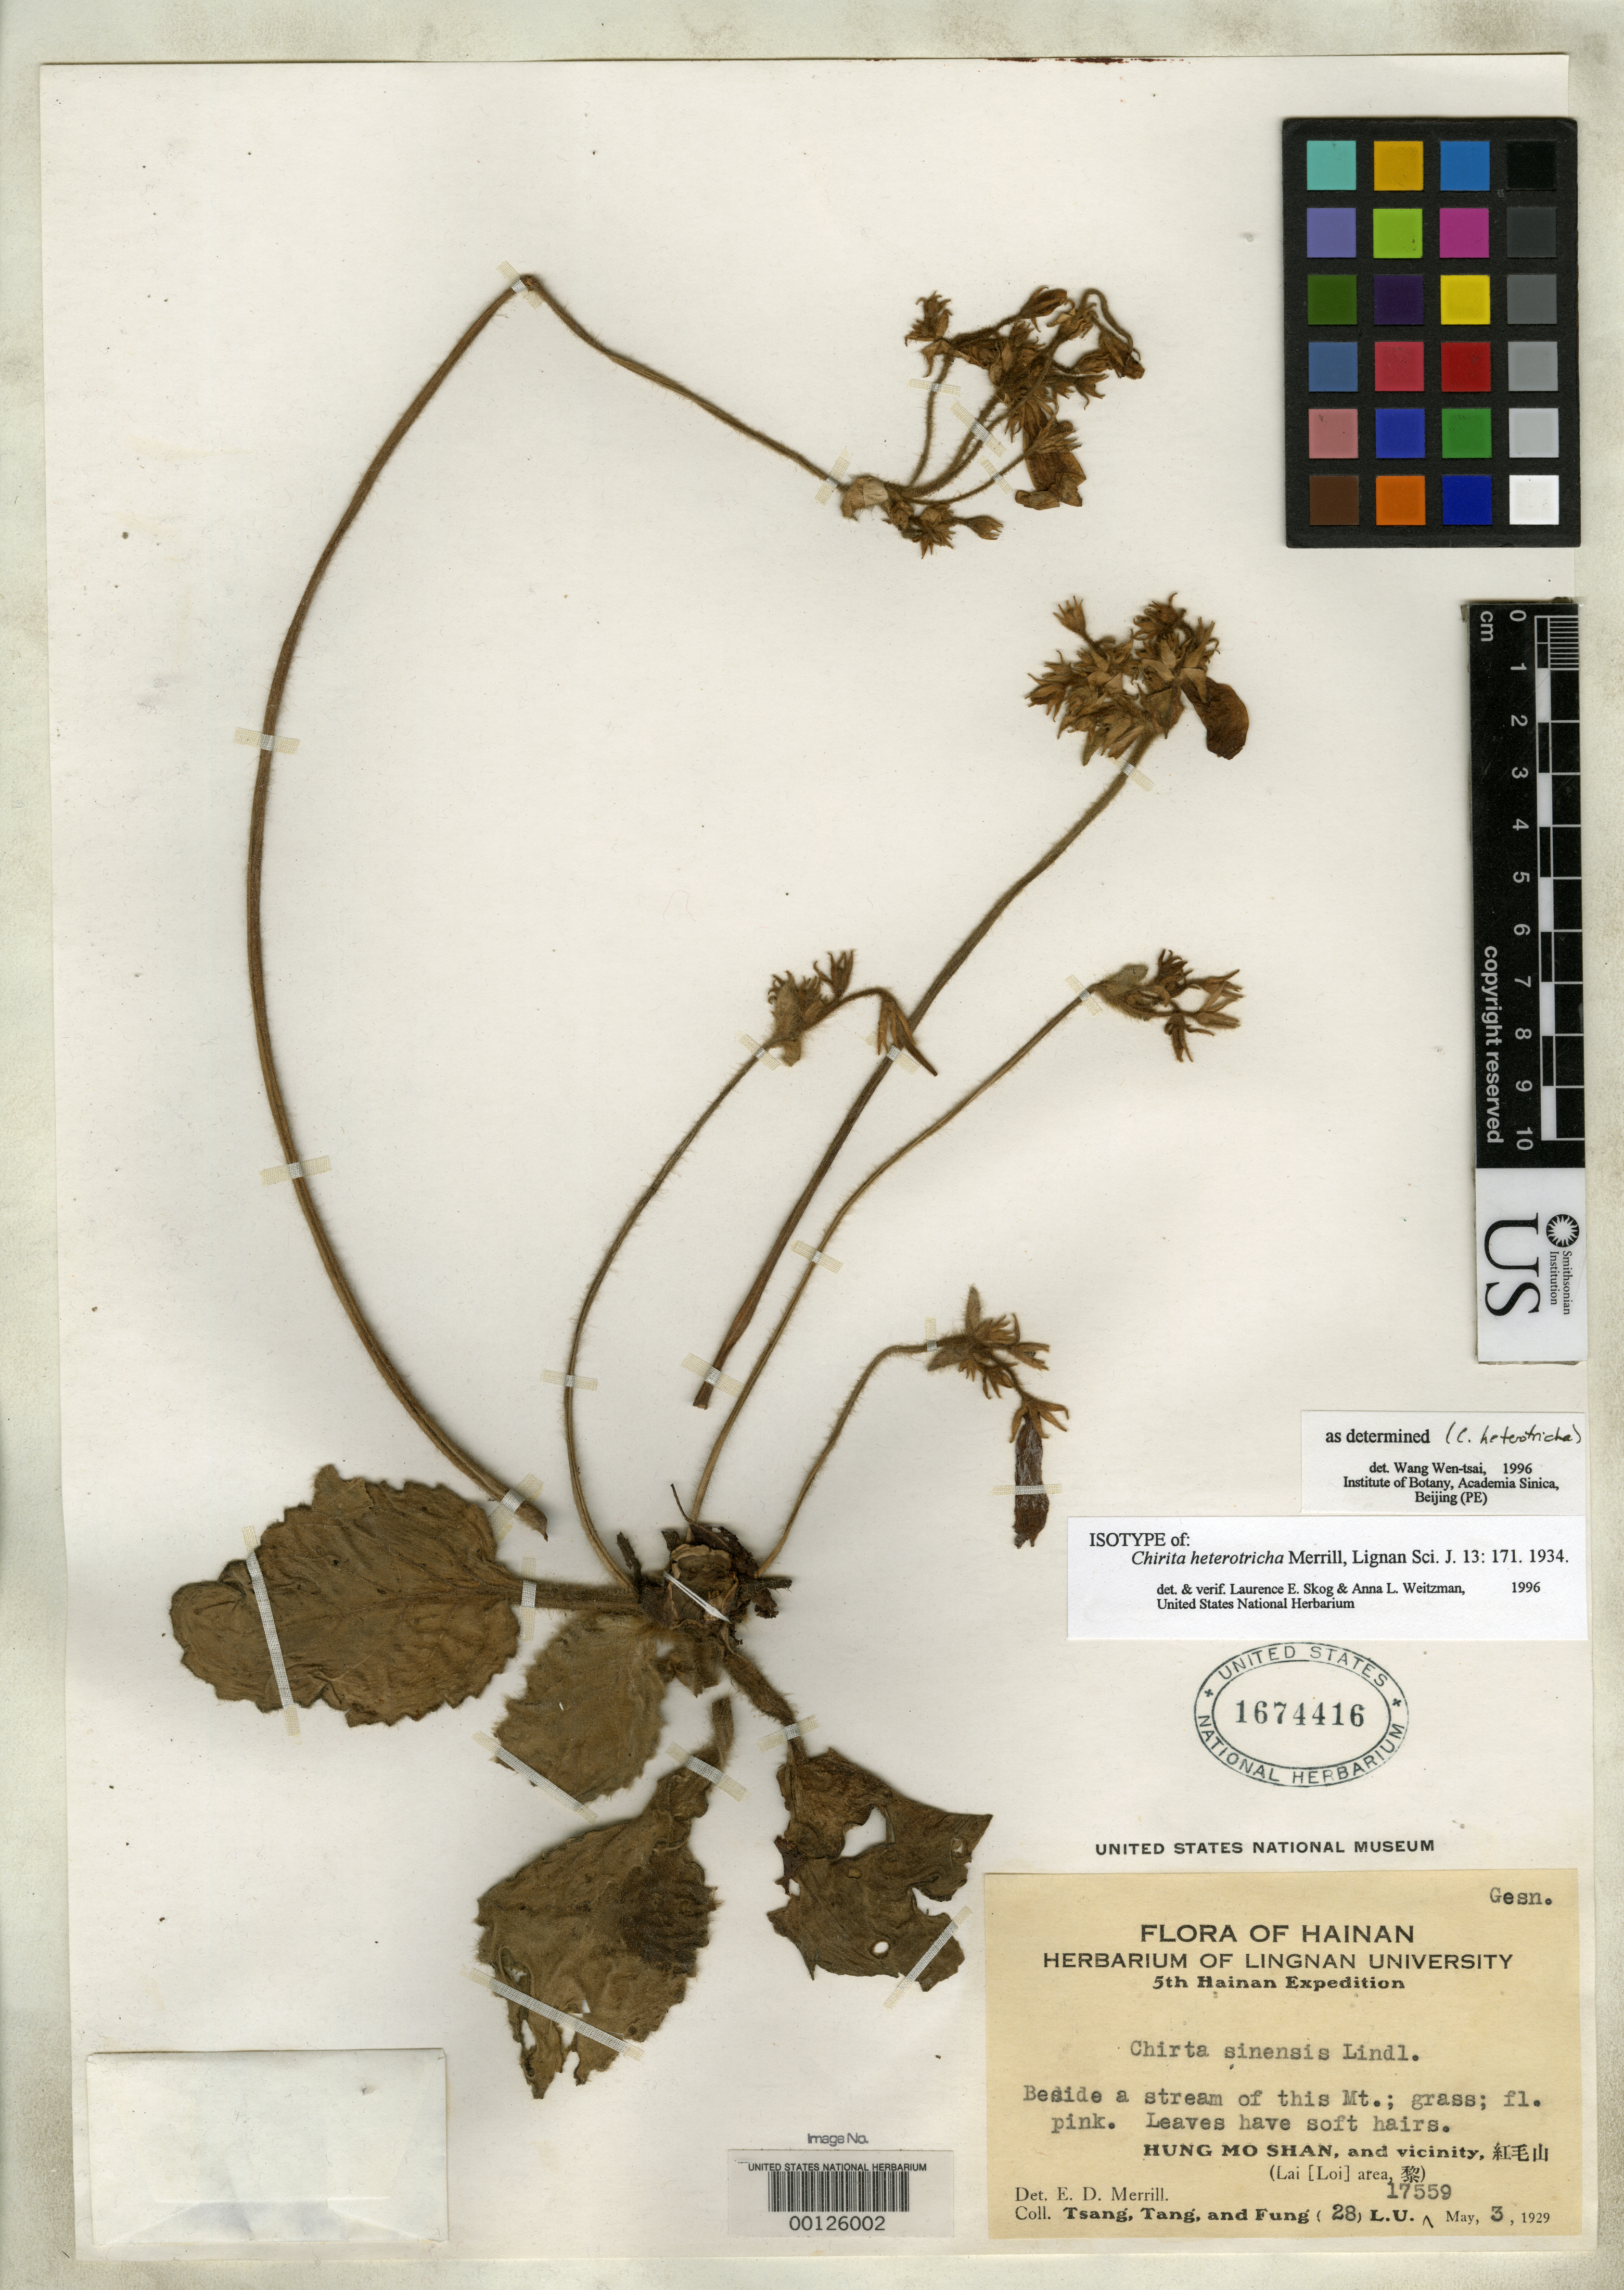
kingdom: Plantae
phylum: Tracheophyta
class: Magnoliopsida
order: Lamiales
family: Gesneriaceae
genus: Chirita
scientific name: Chirita heterotricha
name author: Merr.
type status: Isotype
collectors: W. T. Tsang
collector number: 17559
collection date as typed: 03 May 1929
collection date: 1929-05-03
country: China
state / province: Hainan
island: Hainan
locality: Jung Mo Shan. Lai area.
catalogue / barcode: US 1674416